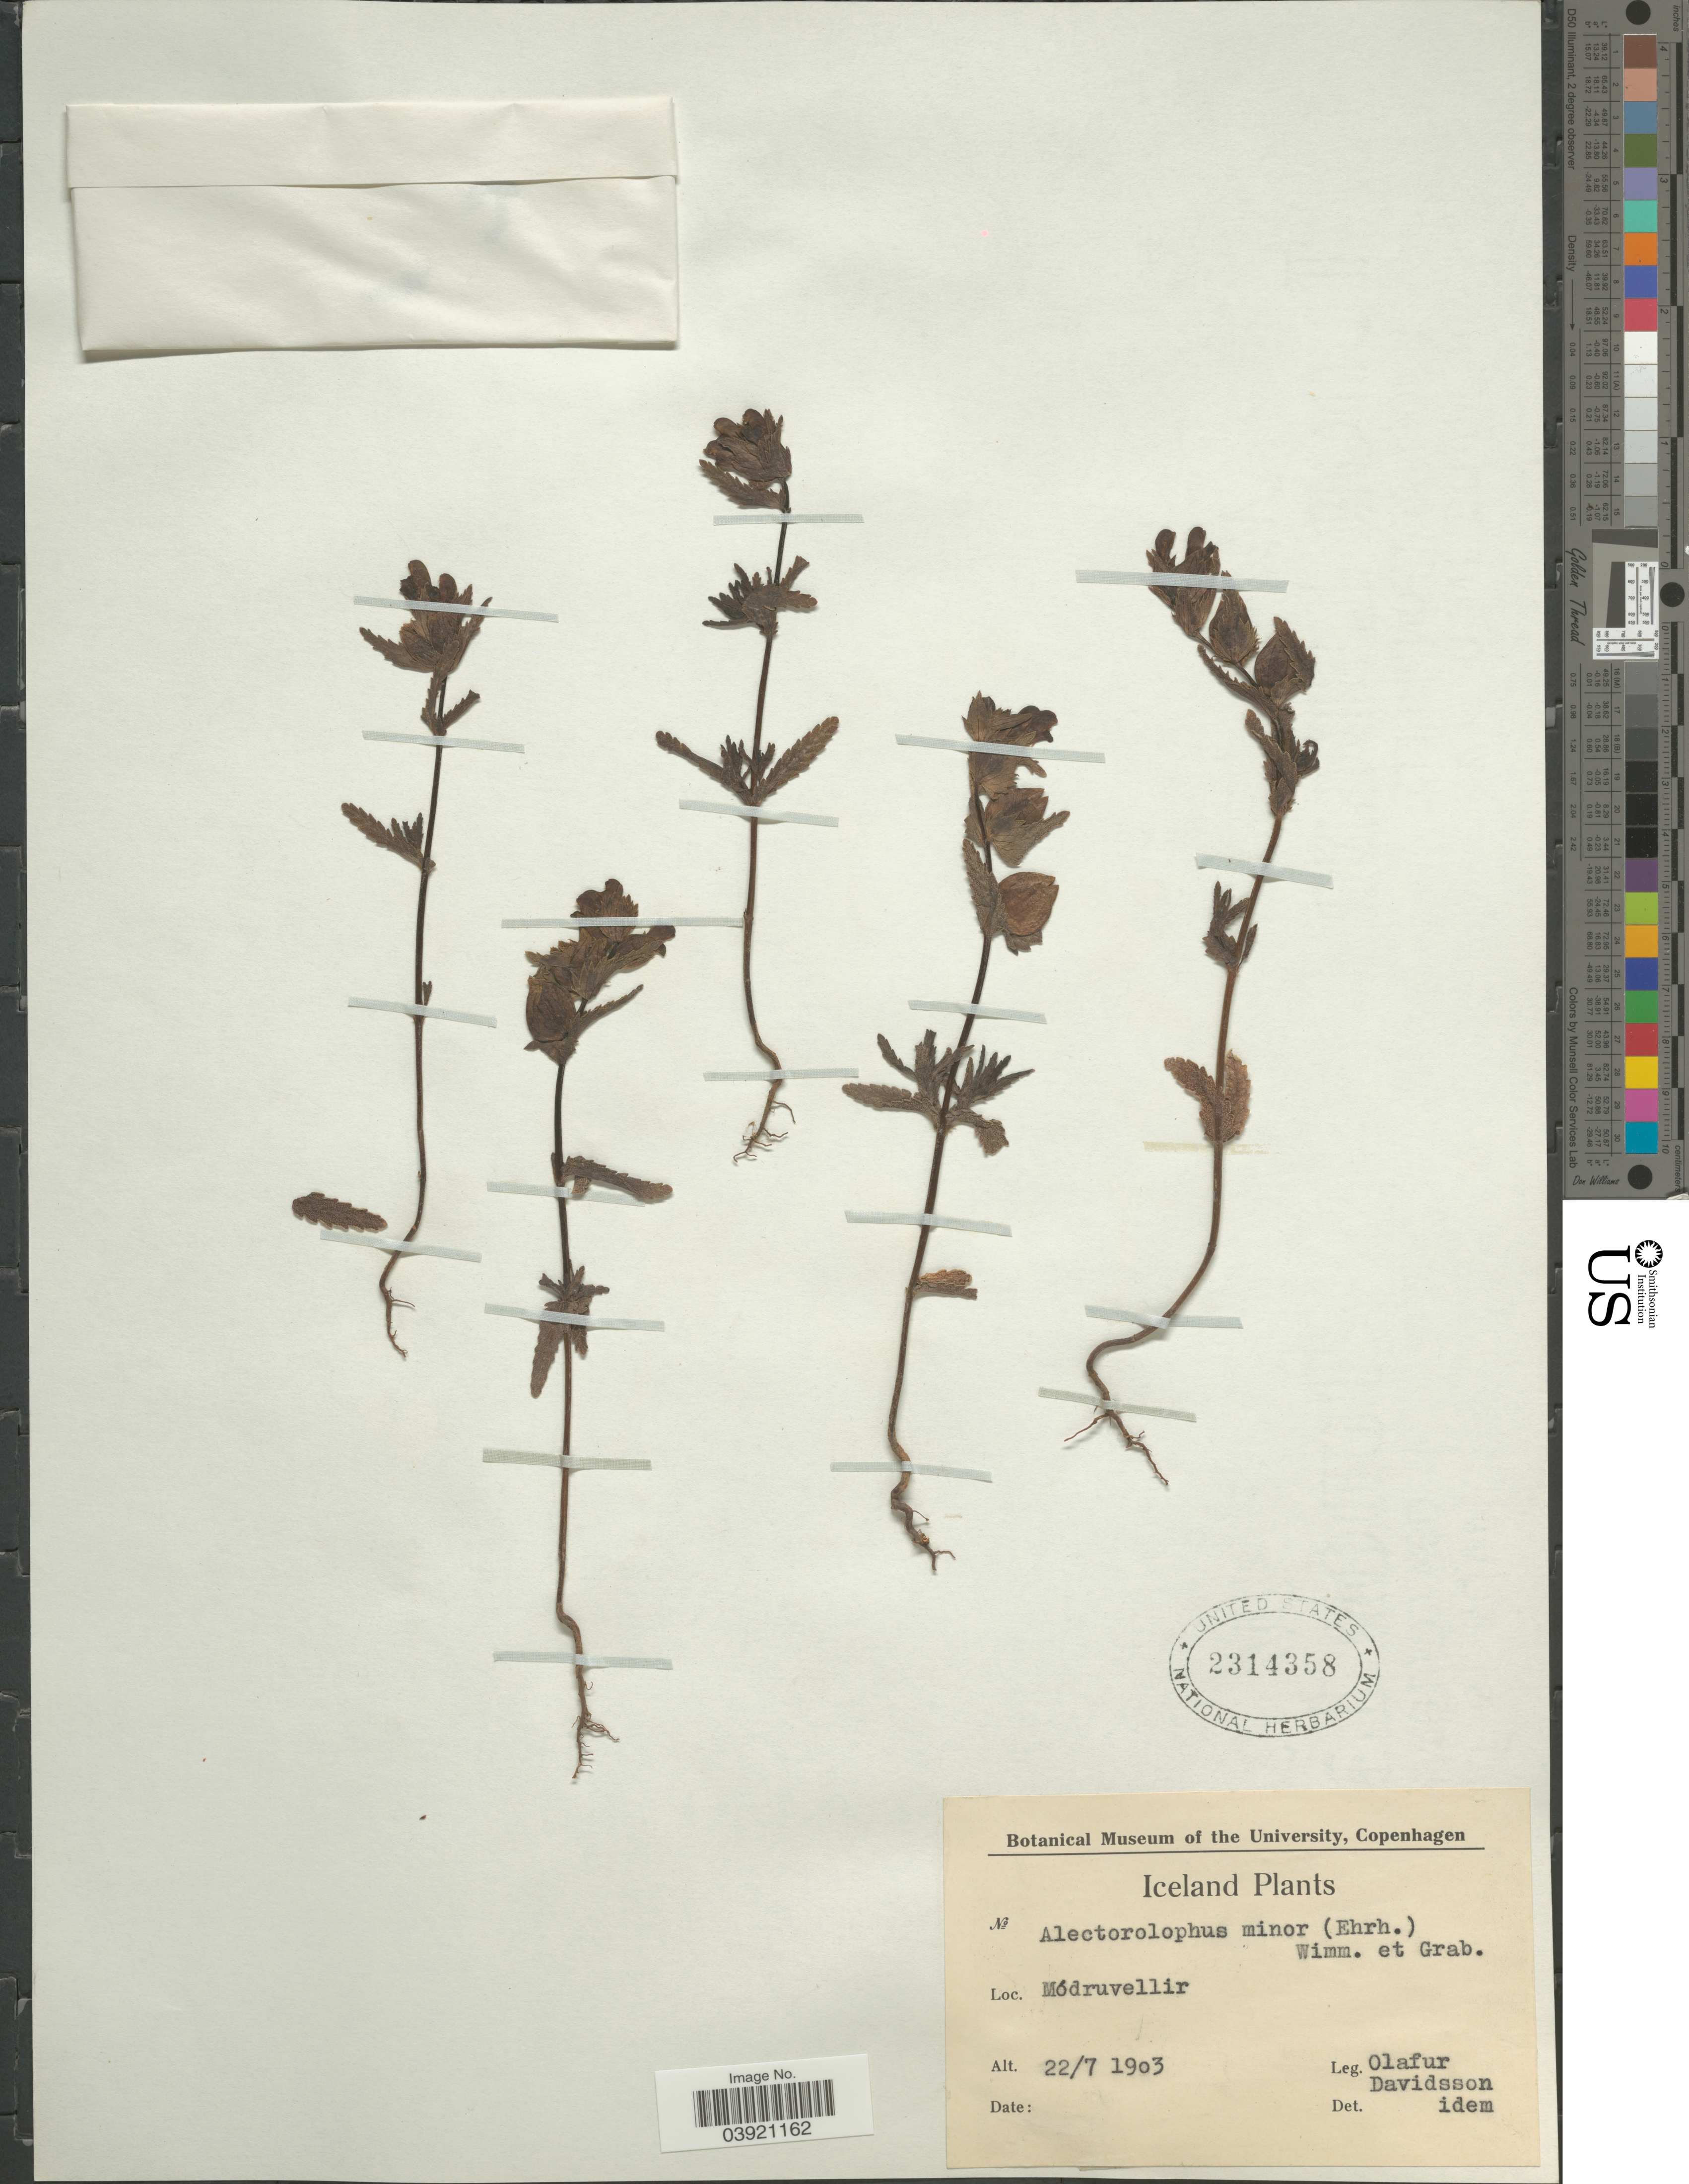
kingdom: Plantae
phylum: Tracheophyta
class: Magnoliopsida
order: Lamiales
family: Orobanchaceae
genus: Rhinanthus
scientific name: Rhinanthus minor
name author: L.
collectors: O. Davidsson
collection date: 1903-07-22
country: Iceland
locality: Módruvellir.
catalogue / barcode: US 2314358